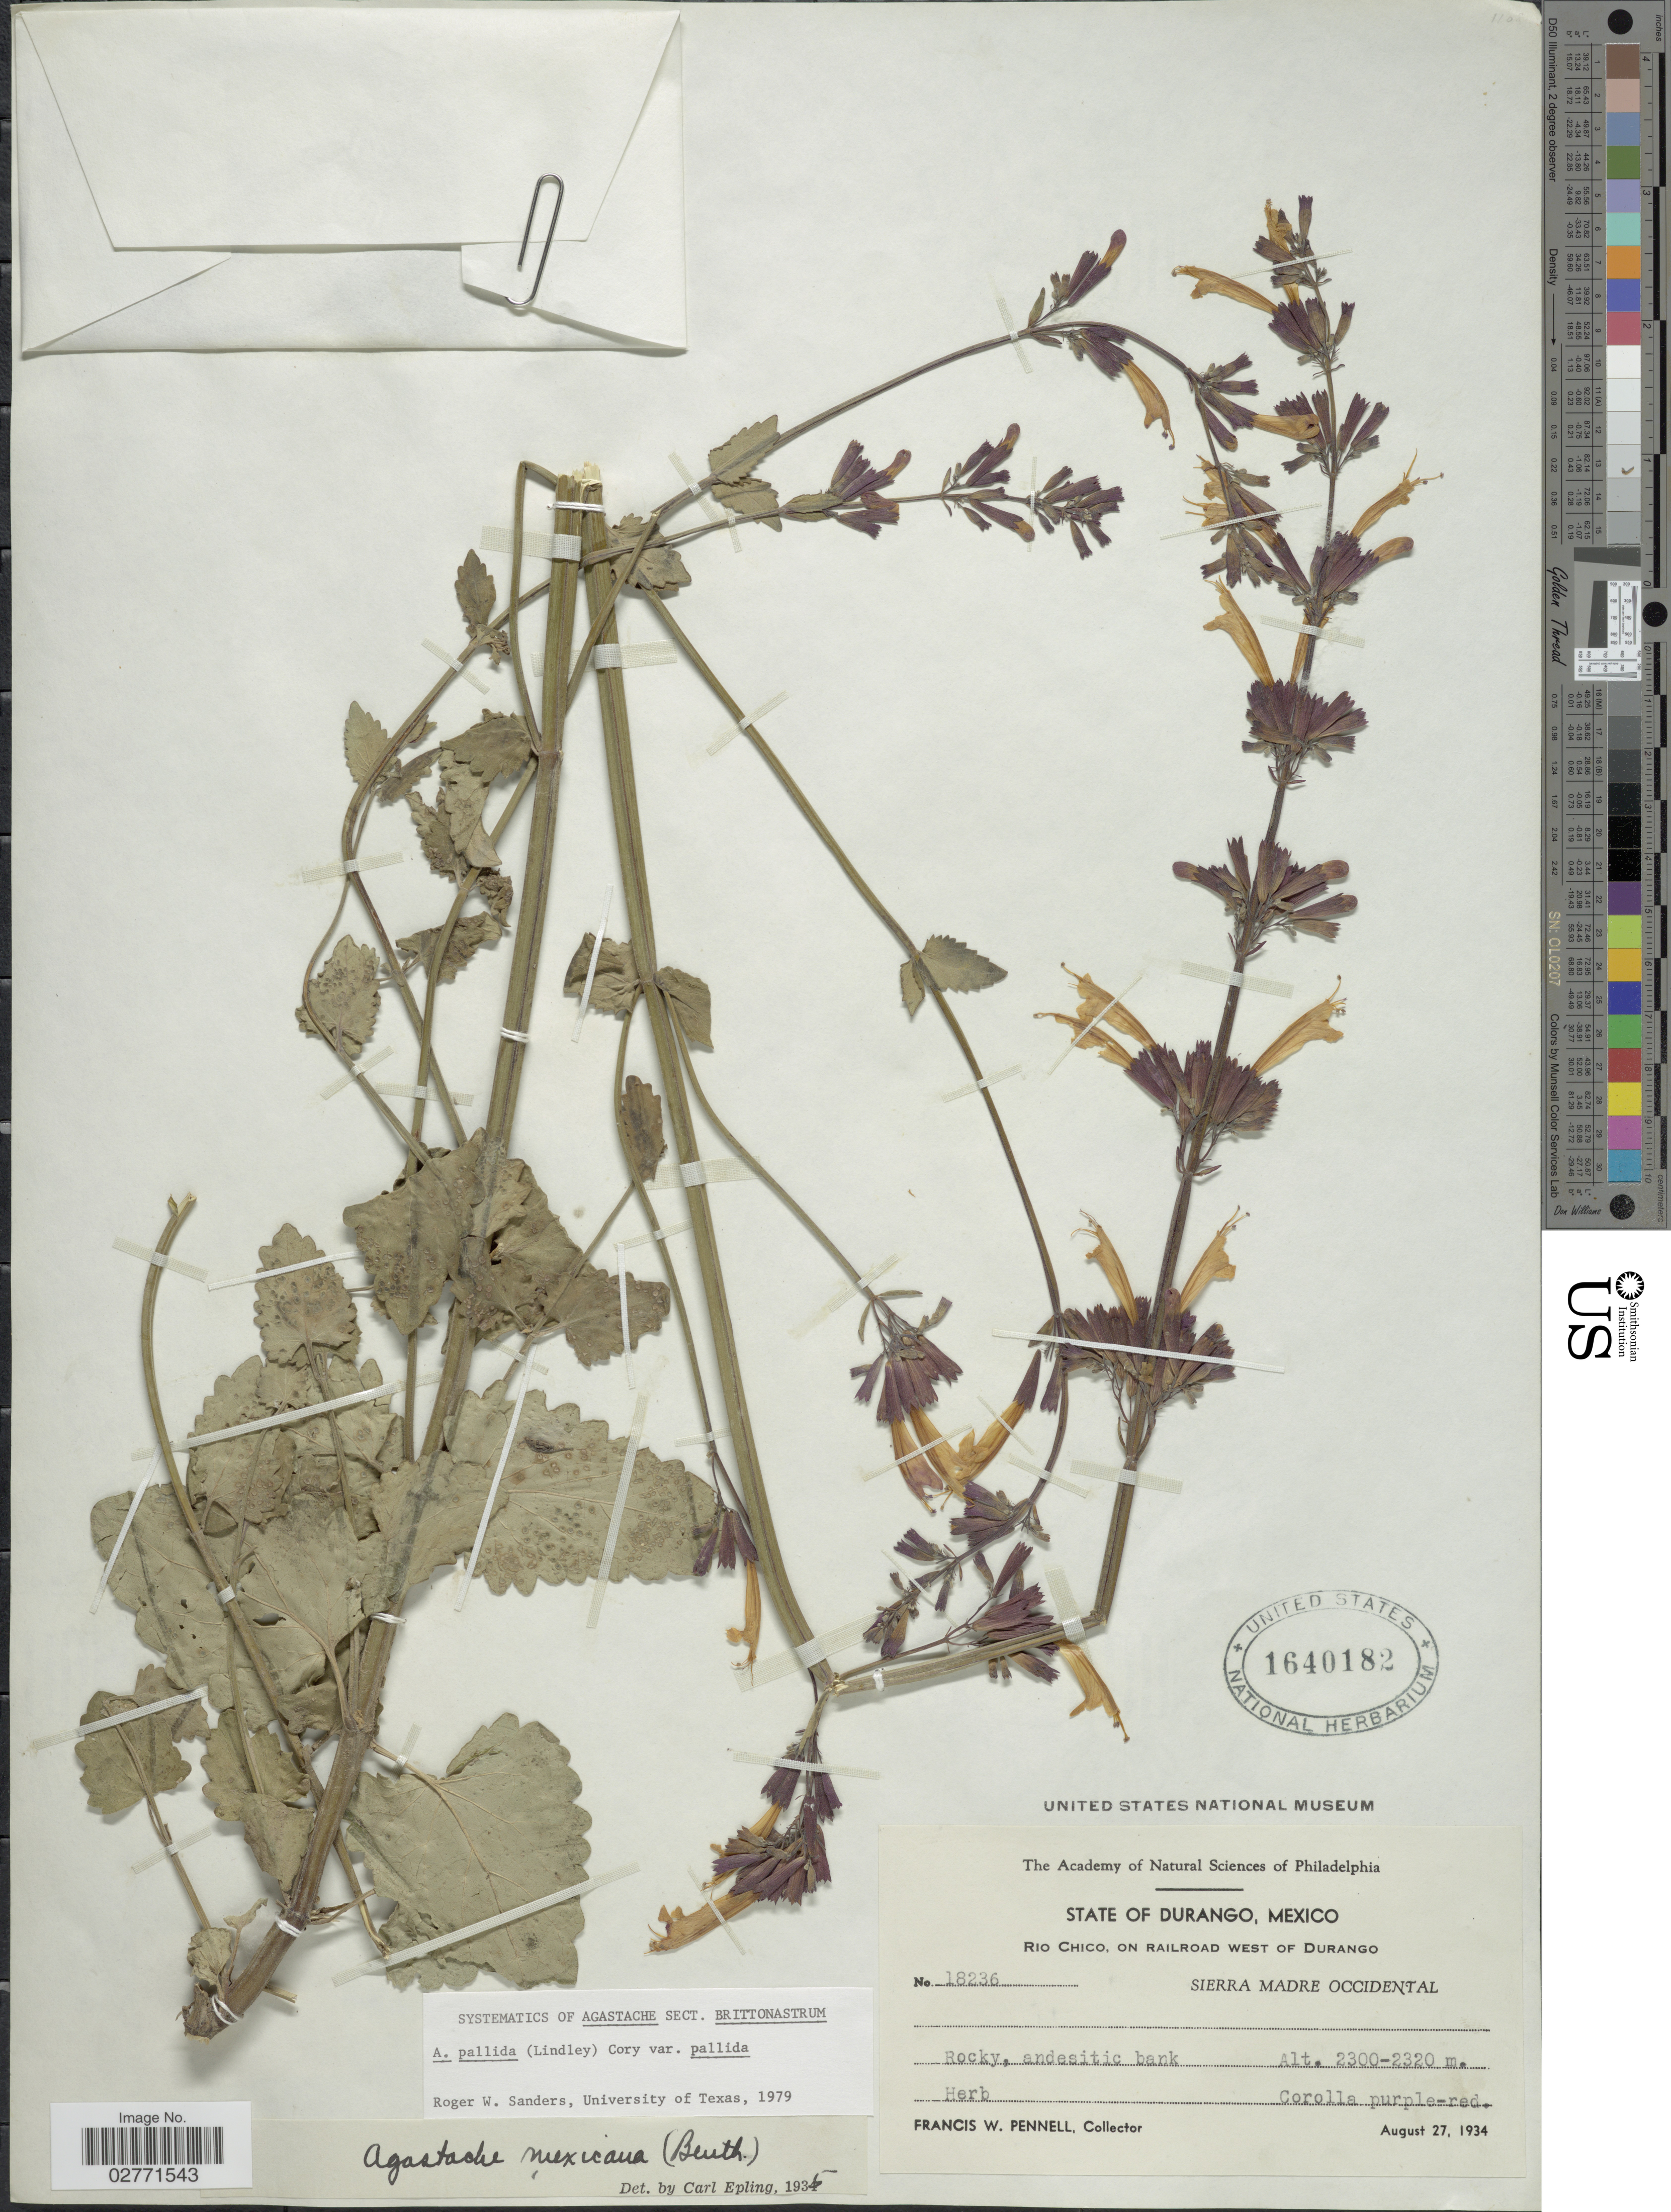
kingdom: Plantae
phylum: Tracheophyta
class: Magnoliopsida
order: Lamiales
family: Lamiaceae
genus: Agastache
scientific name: Agastache pallida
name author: (Lindl.) Cory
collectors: F. W. Pennell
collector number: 18236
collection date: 1934-08-27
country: Mexico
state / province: Durango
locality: Rio Chico, on Railroad west of Durango, Sierra Madre Occidental.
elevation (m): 2300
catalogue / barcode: US 1640182